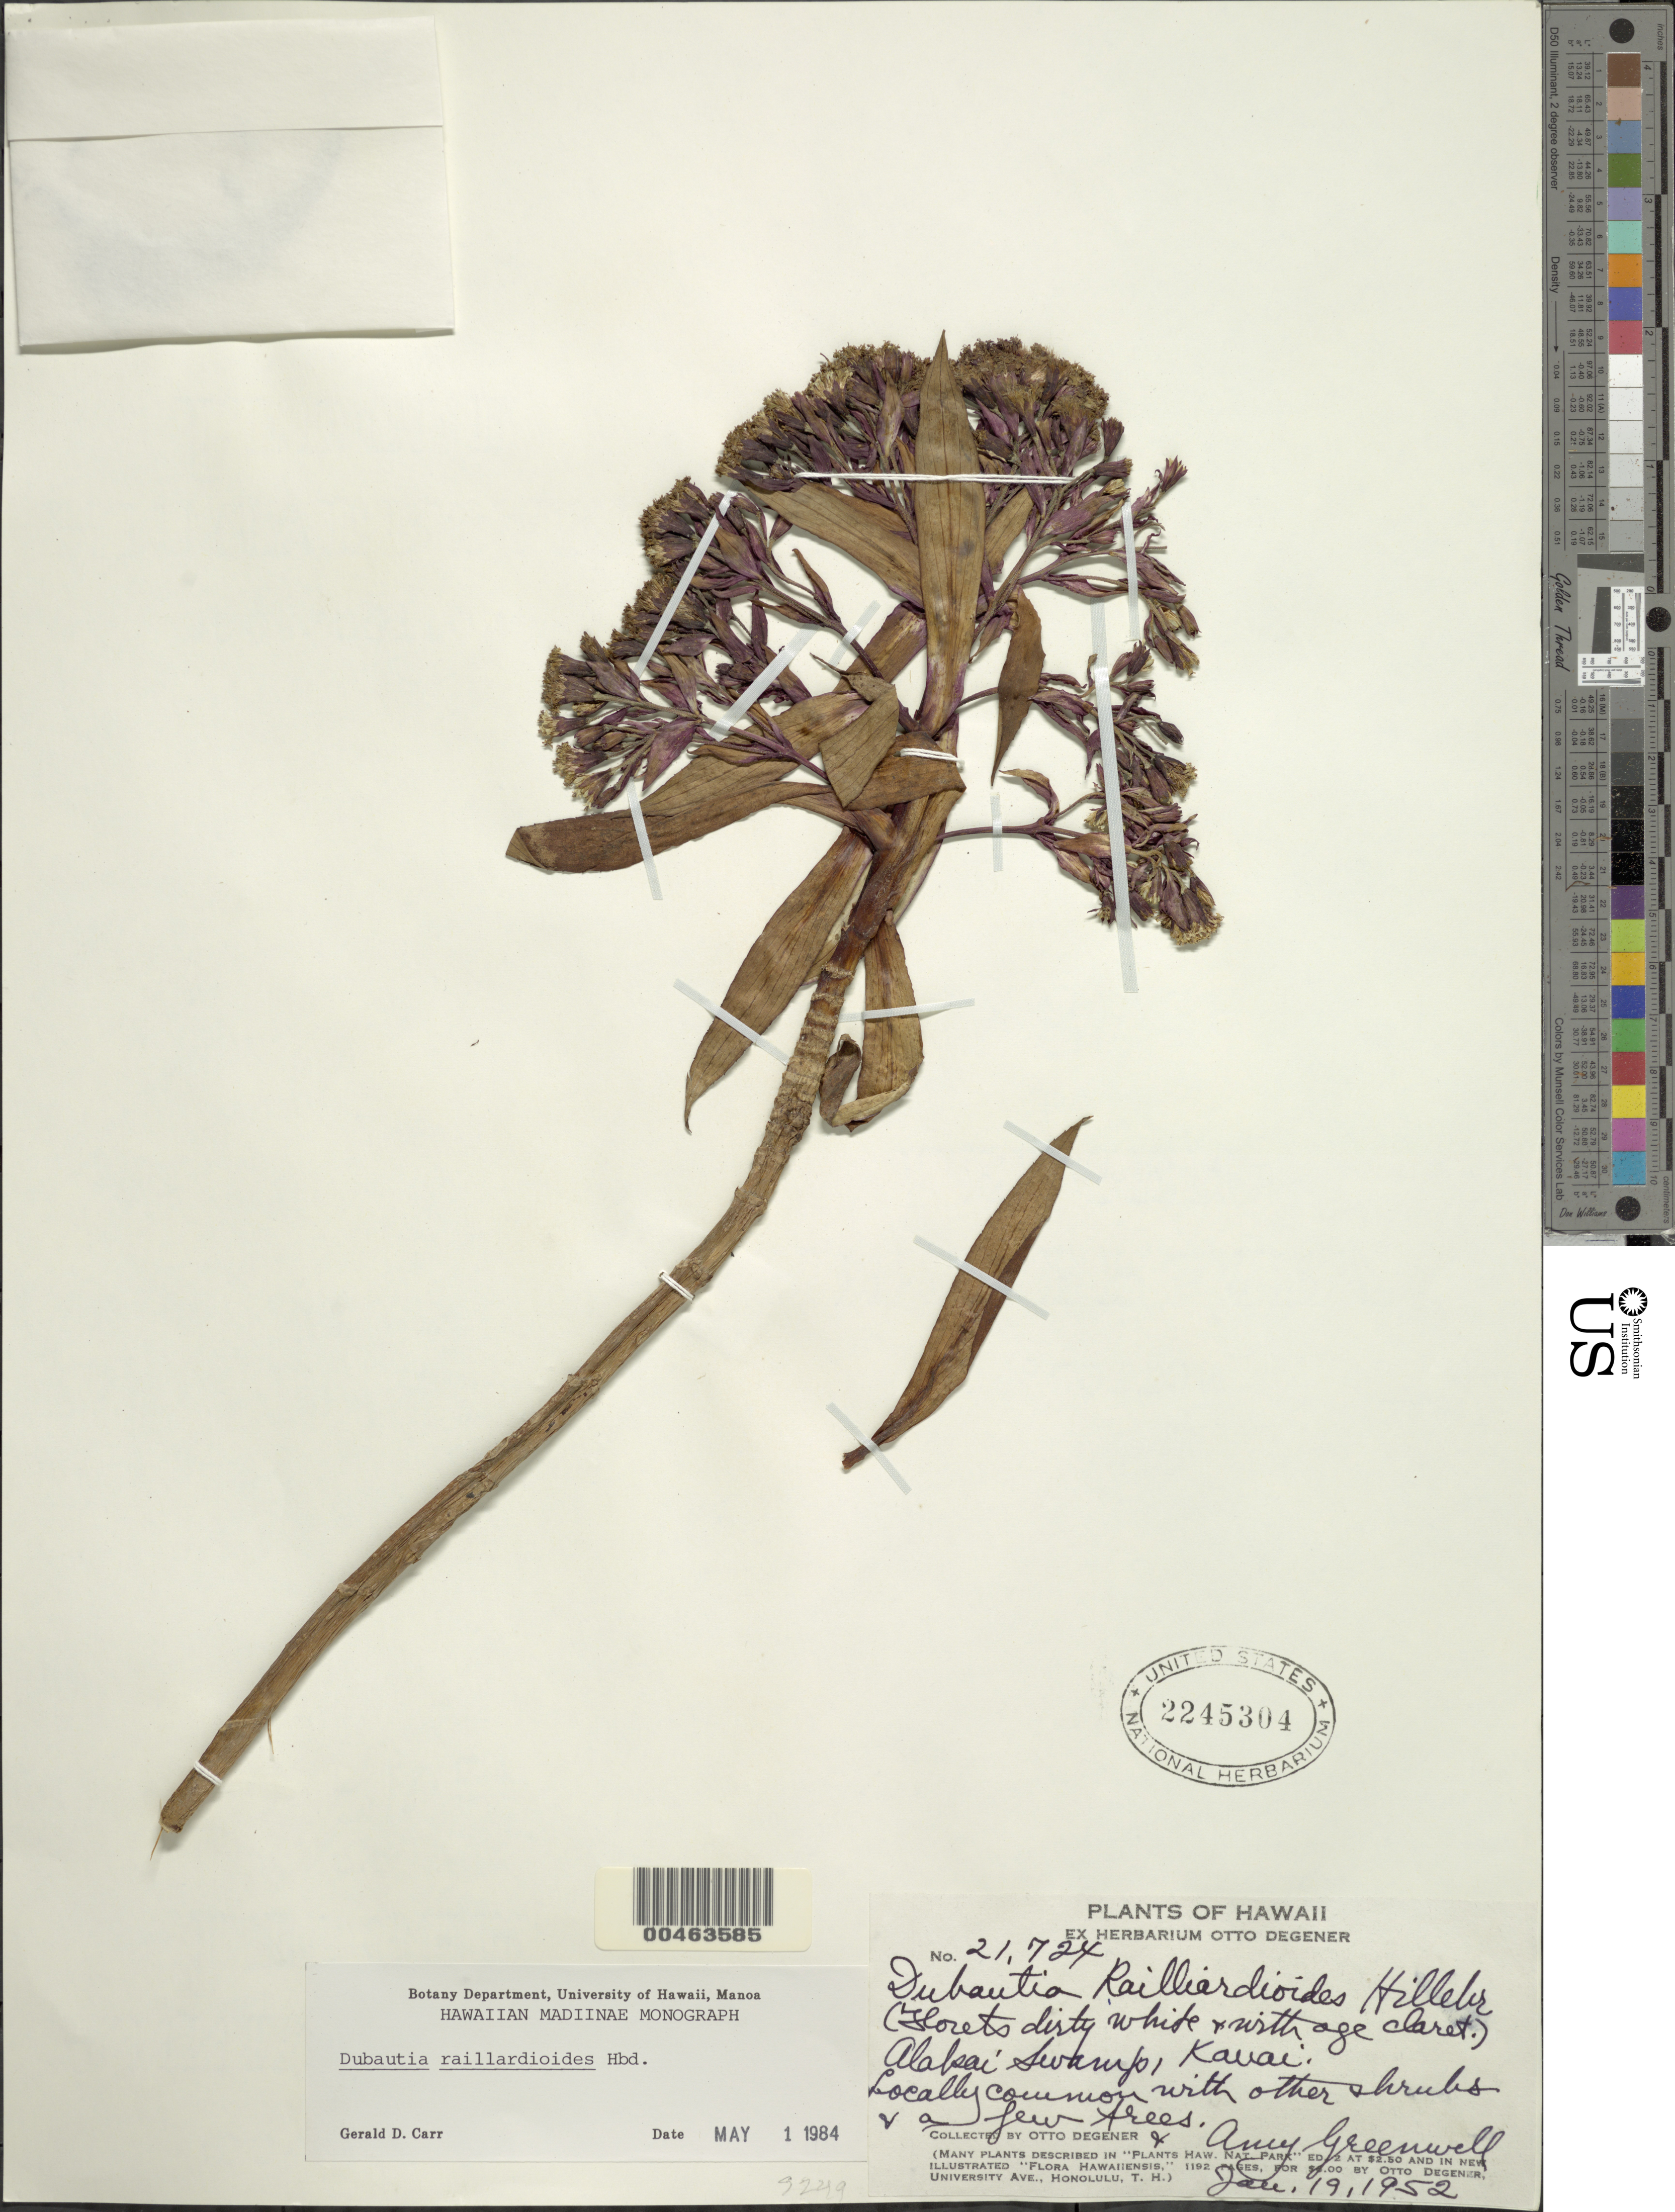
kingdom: Plantae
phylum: Tracheophyta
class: Magnoliopsida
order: Asterales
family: Asteraceae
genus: Dubautia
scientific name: Dubautia raillardioides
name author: Hillebr.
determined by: Carr, G. D.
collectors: O. Degener & A. B. Greenwell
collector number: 21724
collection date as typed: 19 Jan 1952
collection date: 1952-01-19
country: United States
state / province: Hawaii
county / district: Kauai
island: Kaua'i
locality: Alakai Swamp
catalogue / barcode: US 2245304